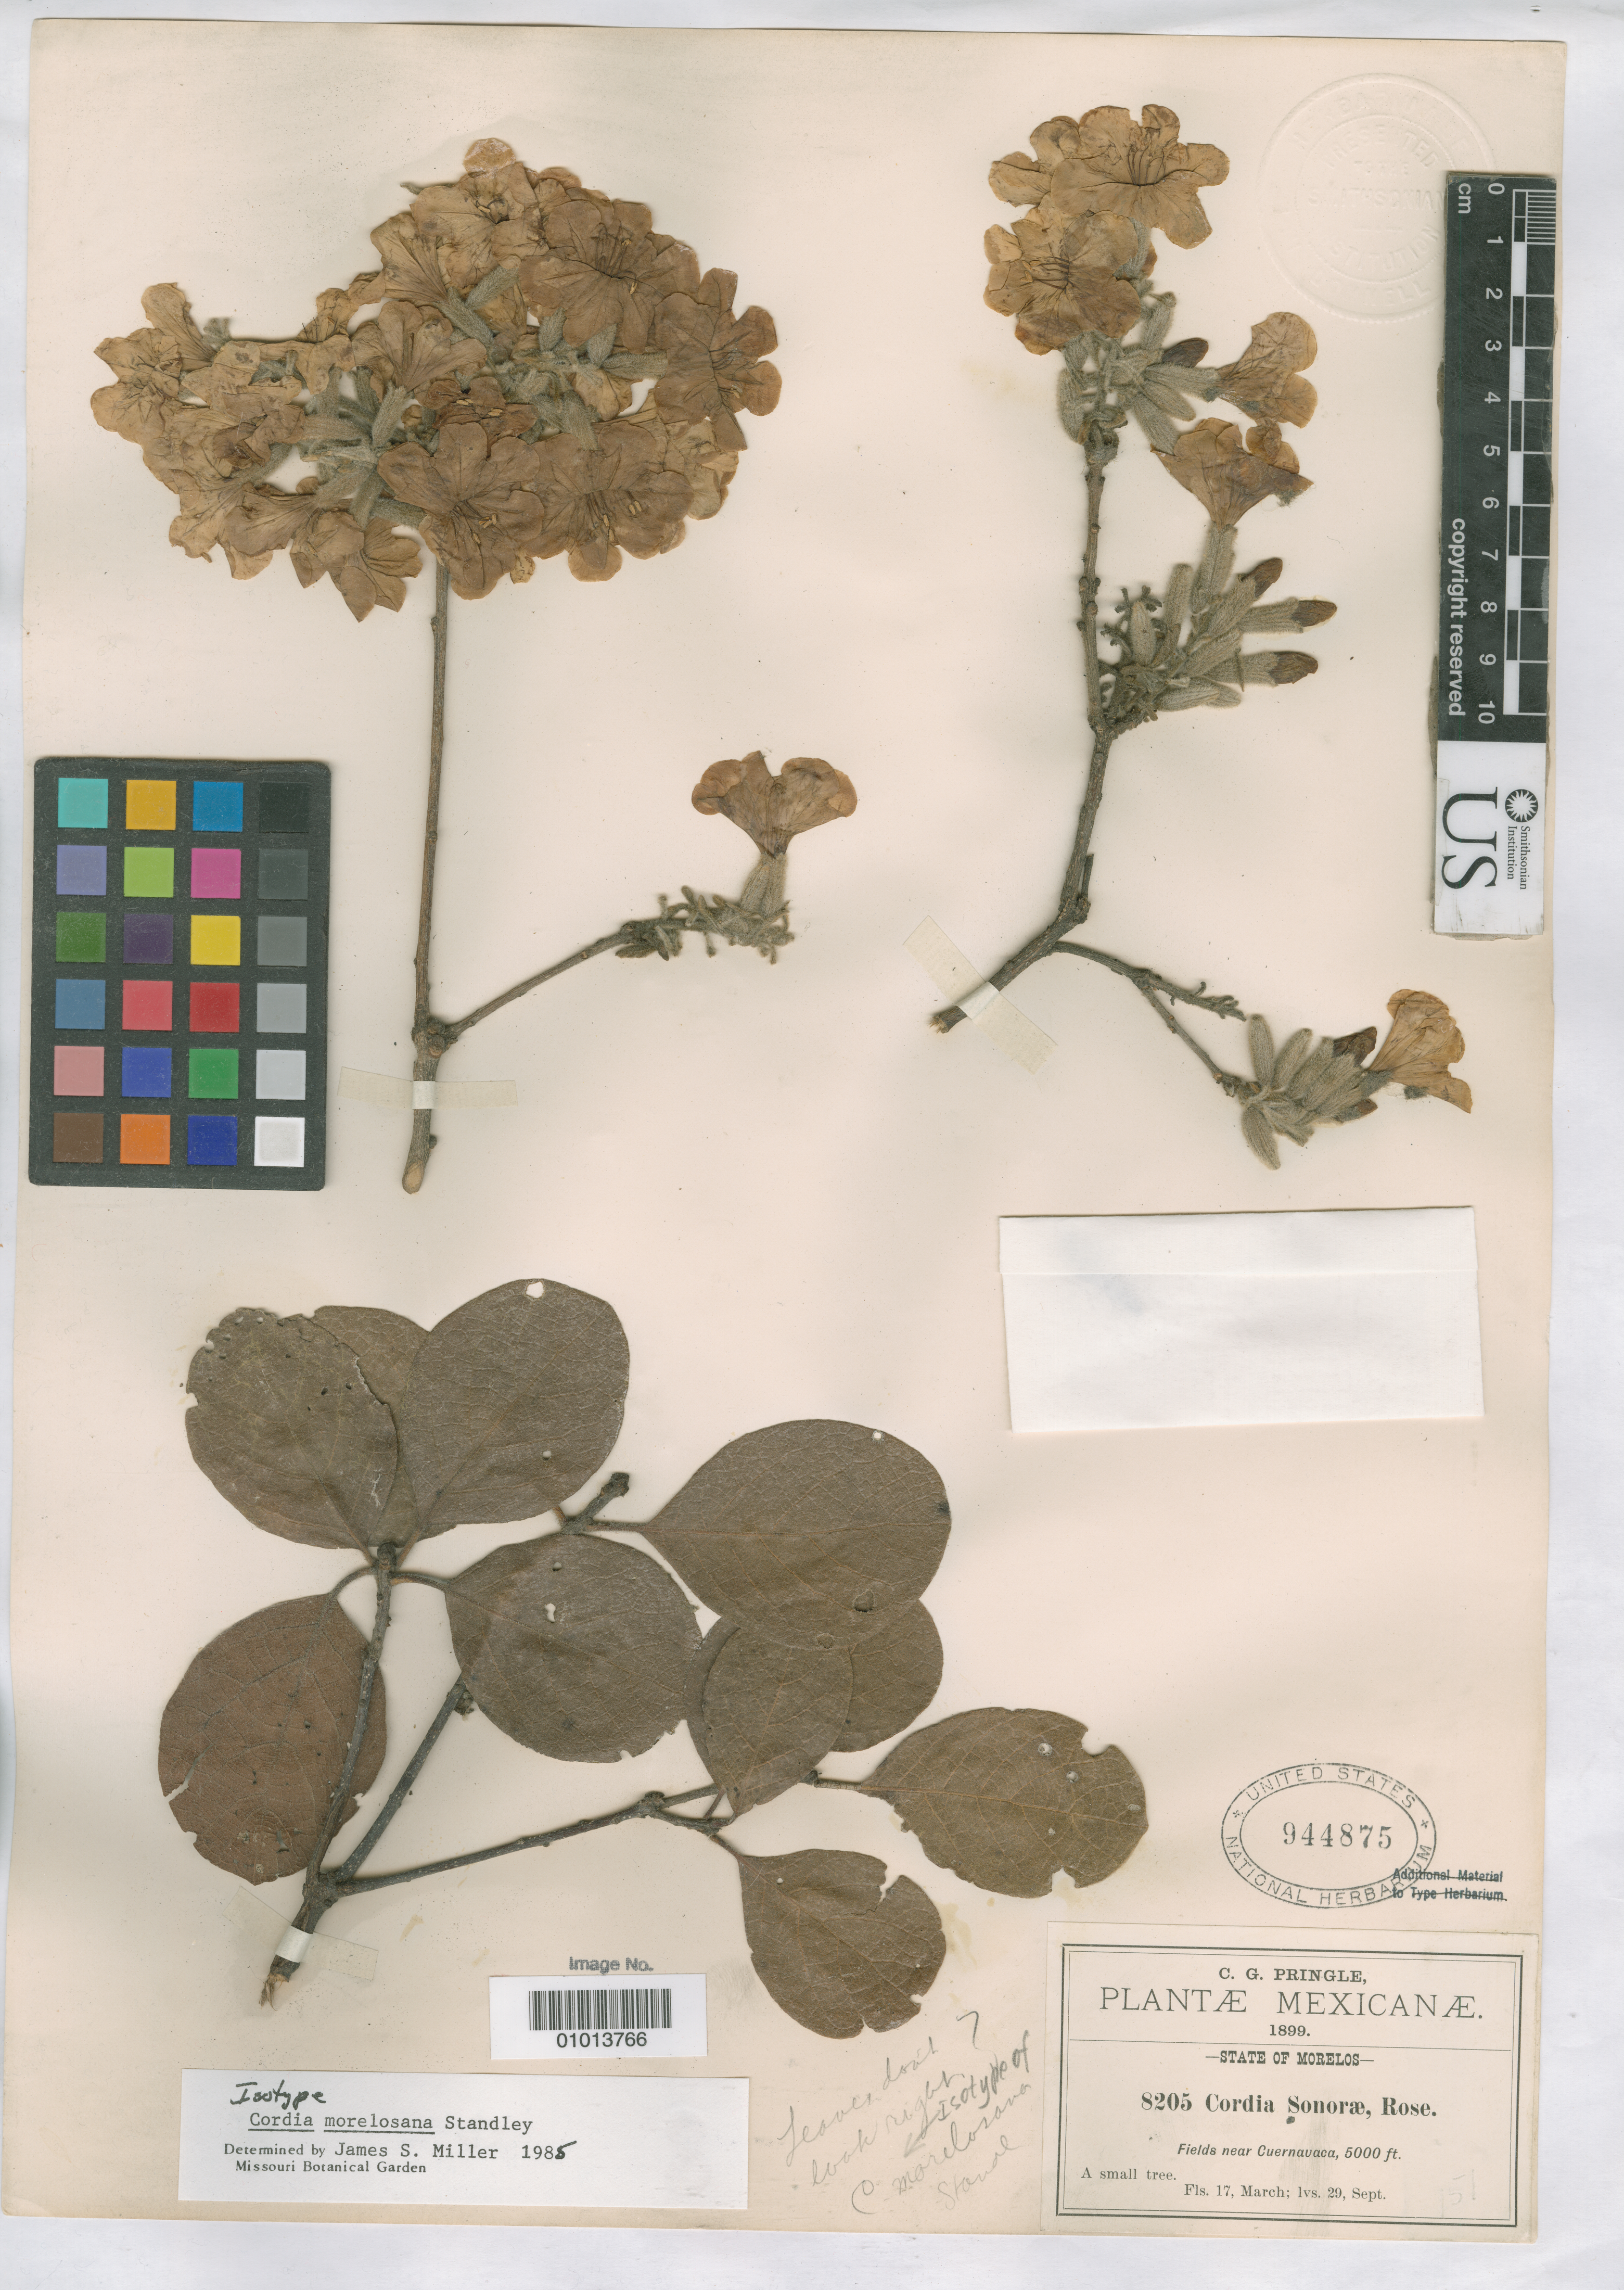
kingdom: Plantae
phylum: Tracheophyta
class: Magnoliopsida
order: Boraginales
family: Cordiaceae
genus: Cordia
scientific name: Cordia morelosana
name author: Standl.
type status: Syntype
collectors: C. G. Pringle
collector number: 8205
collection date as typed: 17 Mar 1899 and 29 Sep 1899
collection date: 1899-03-17,1899-09-29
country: Mexico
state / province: Morelos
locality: Cuernavaca.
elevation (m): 1524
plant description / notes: Annotated by J.S. Miller (1985) as "isotype" but Pringle 8205 (including "type" sheet, USNH 354555) includes specimens collected on 2 different dates ("Fls. 17, March; lvs. 29, Sept.").; Specimen ex John Donnell Smith herbarium.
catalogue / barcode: US 944875